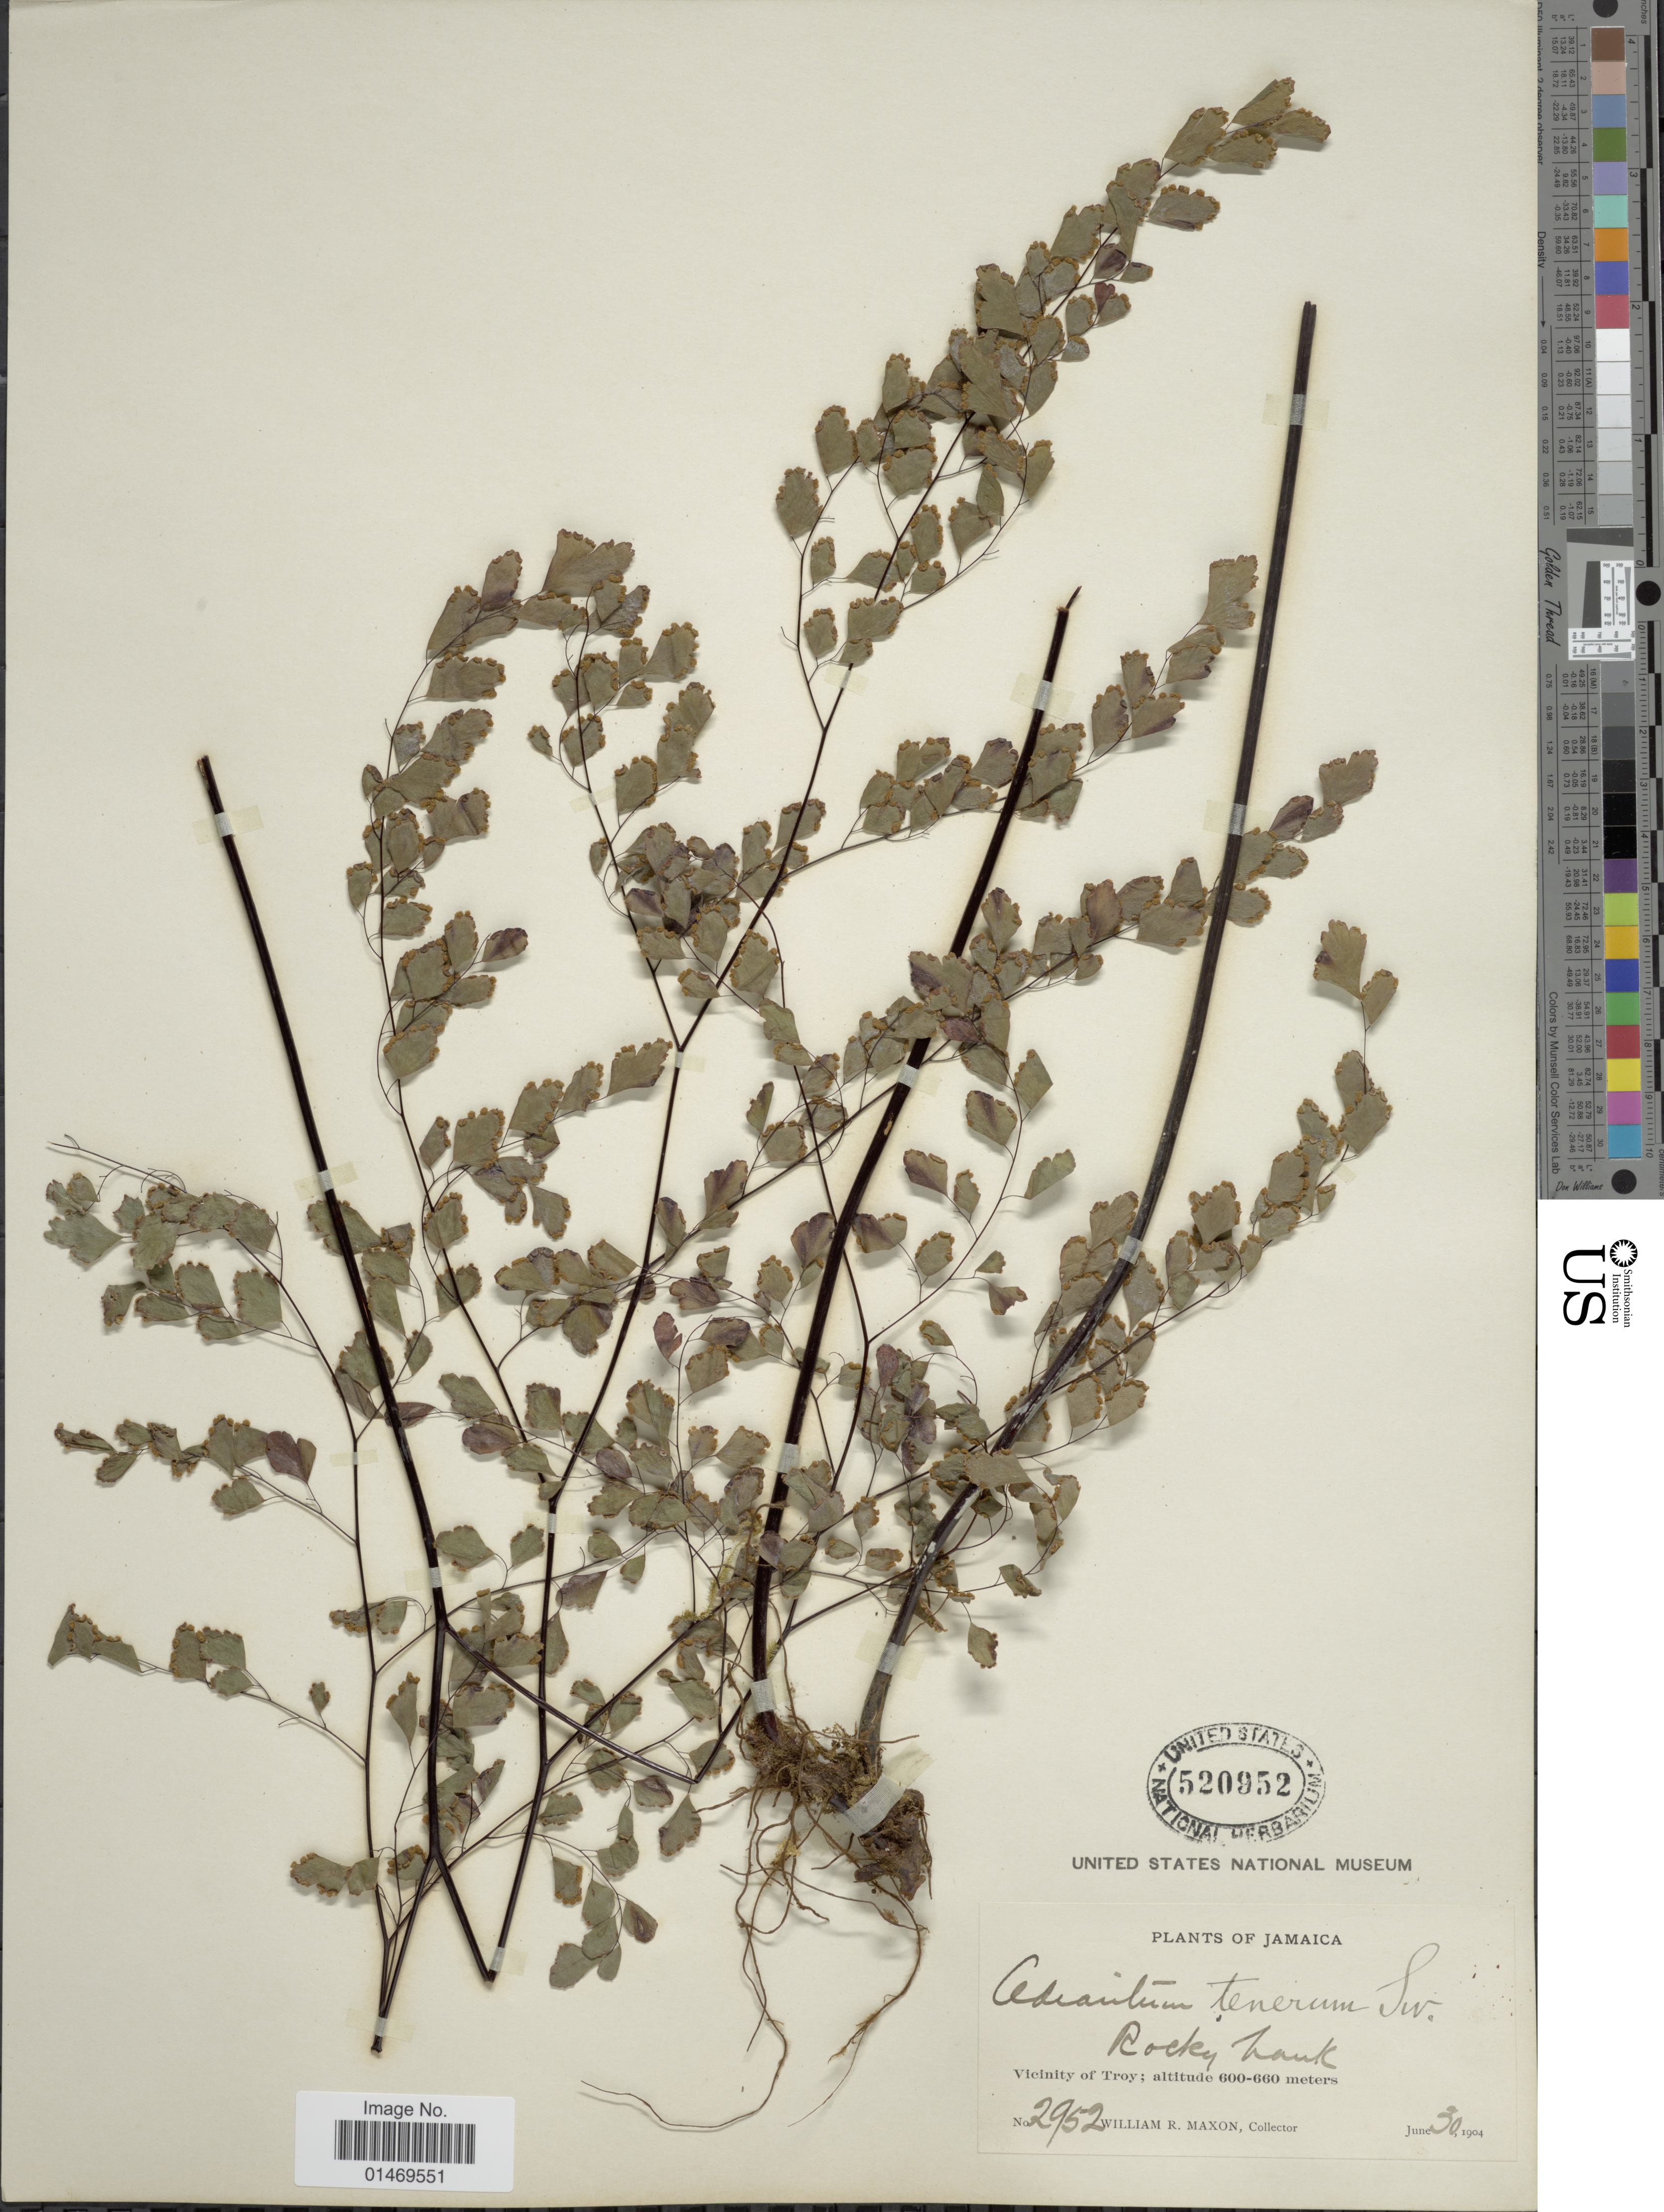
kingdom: Plantae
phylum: Tracheophyta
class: Polypodiopsida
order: Polypodiales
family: Pteridaceae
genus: Adiantum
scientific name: Adiantum tenerum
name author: Sw.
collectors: W. R. Maxon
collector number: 2952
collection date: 1904-06-30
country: Jamaica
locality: Vicinity of Troy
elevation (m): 600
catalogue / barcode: US 520952